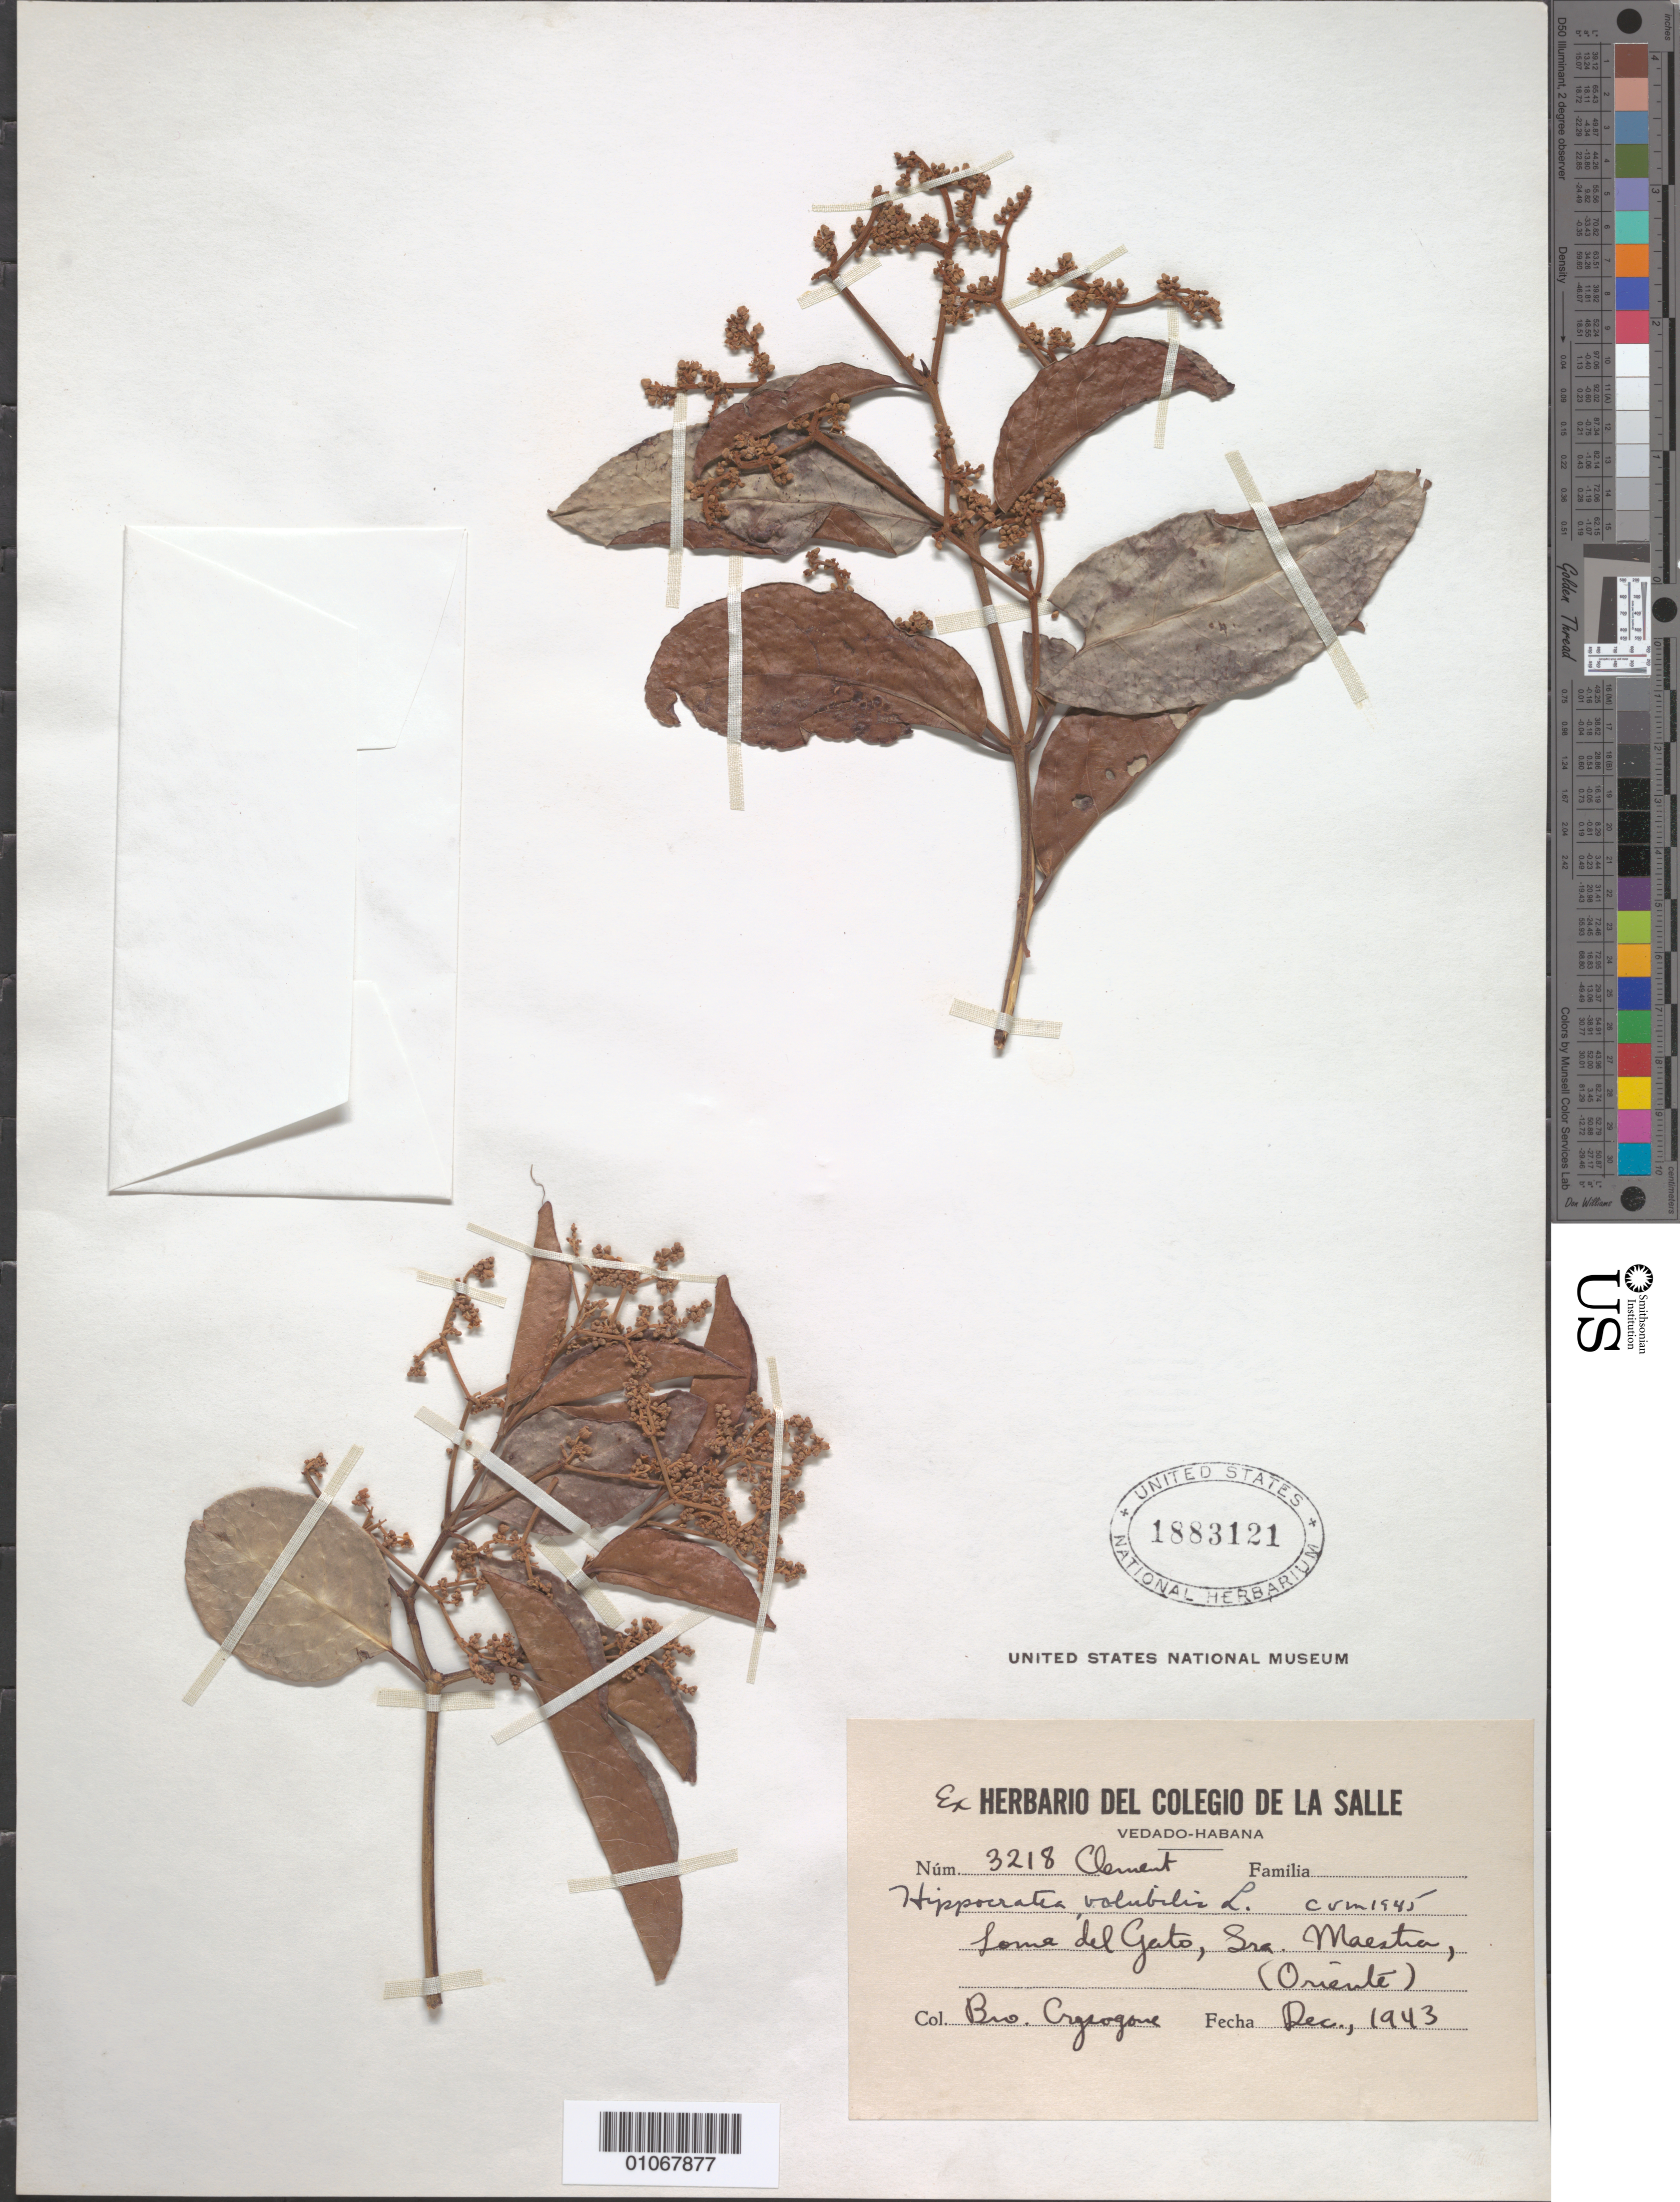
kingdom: Plantae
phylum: Tracheophyta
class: Magnoliopsida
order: Celastrales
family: Celastraceae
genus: Hippocratea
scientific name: Hippocratea volubilis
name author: L.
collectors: B. Chrysogone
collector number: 3218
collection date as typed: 01 Dec 1943 to 31 Dec 1943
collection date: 1943-12-01/1943-12-31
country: Cuba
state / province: Oriente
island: Cuba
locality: Loma del Gato, Sierra Maestra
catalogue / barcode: US 1883121